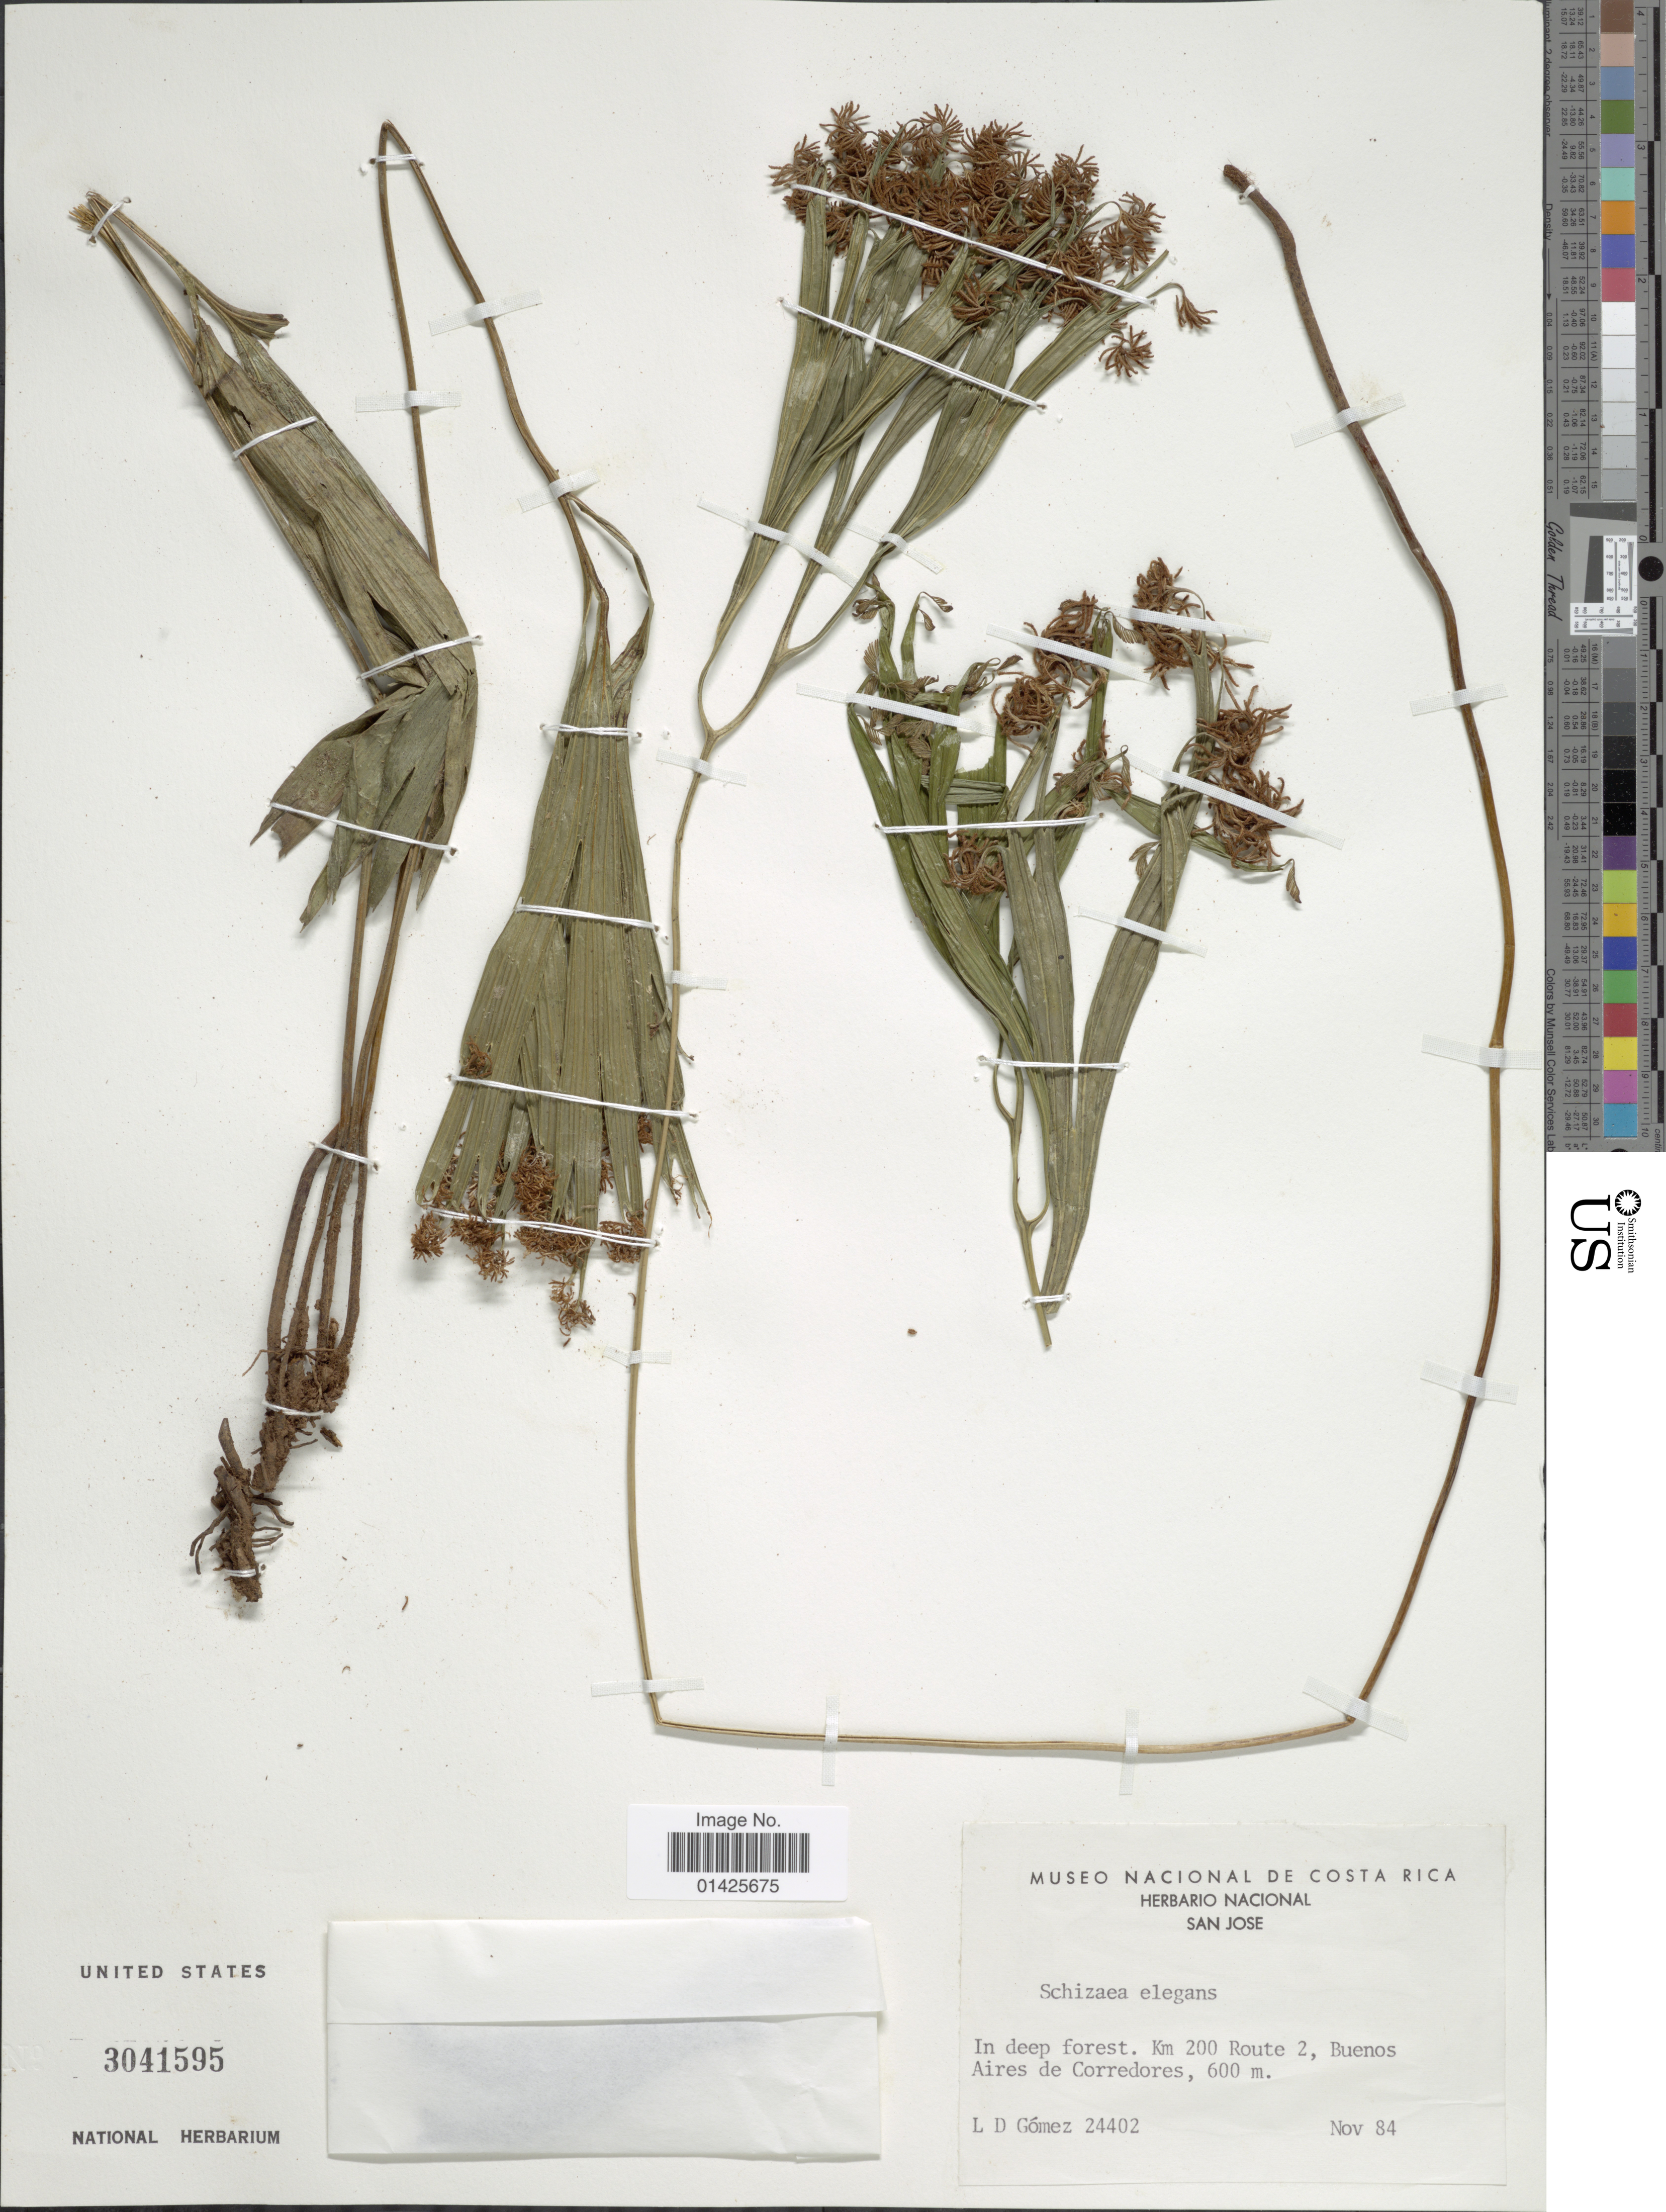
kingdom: Plantae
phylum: Tracheophyta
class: Polypodiopsida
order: Schizaeales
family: Schizaeaceae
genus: Schizaea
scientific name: Schizaea elegans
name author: (Vahl) Sw.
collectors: L. Gomez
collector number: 24402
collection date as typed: Transcribed d/m/y: /11/84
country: Argentina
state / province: Buenos Aires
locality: In deep forest, km 200 Route 2, Buenos Aires de Corredores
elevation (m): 600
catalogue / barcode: US 3041595